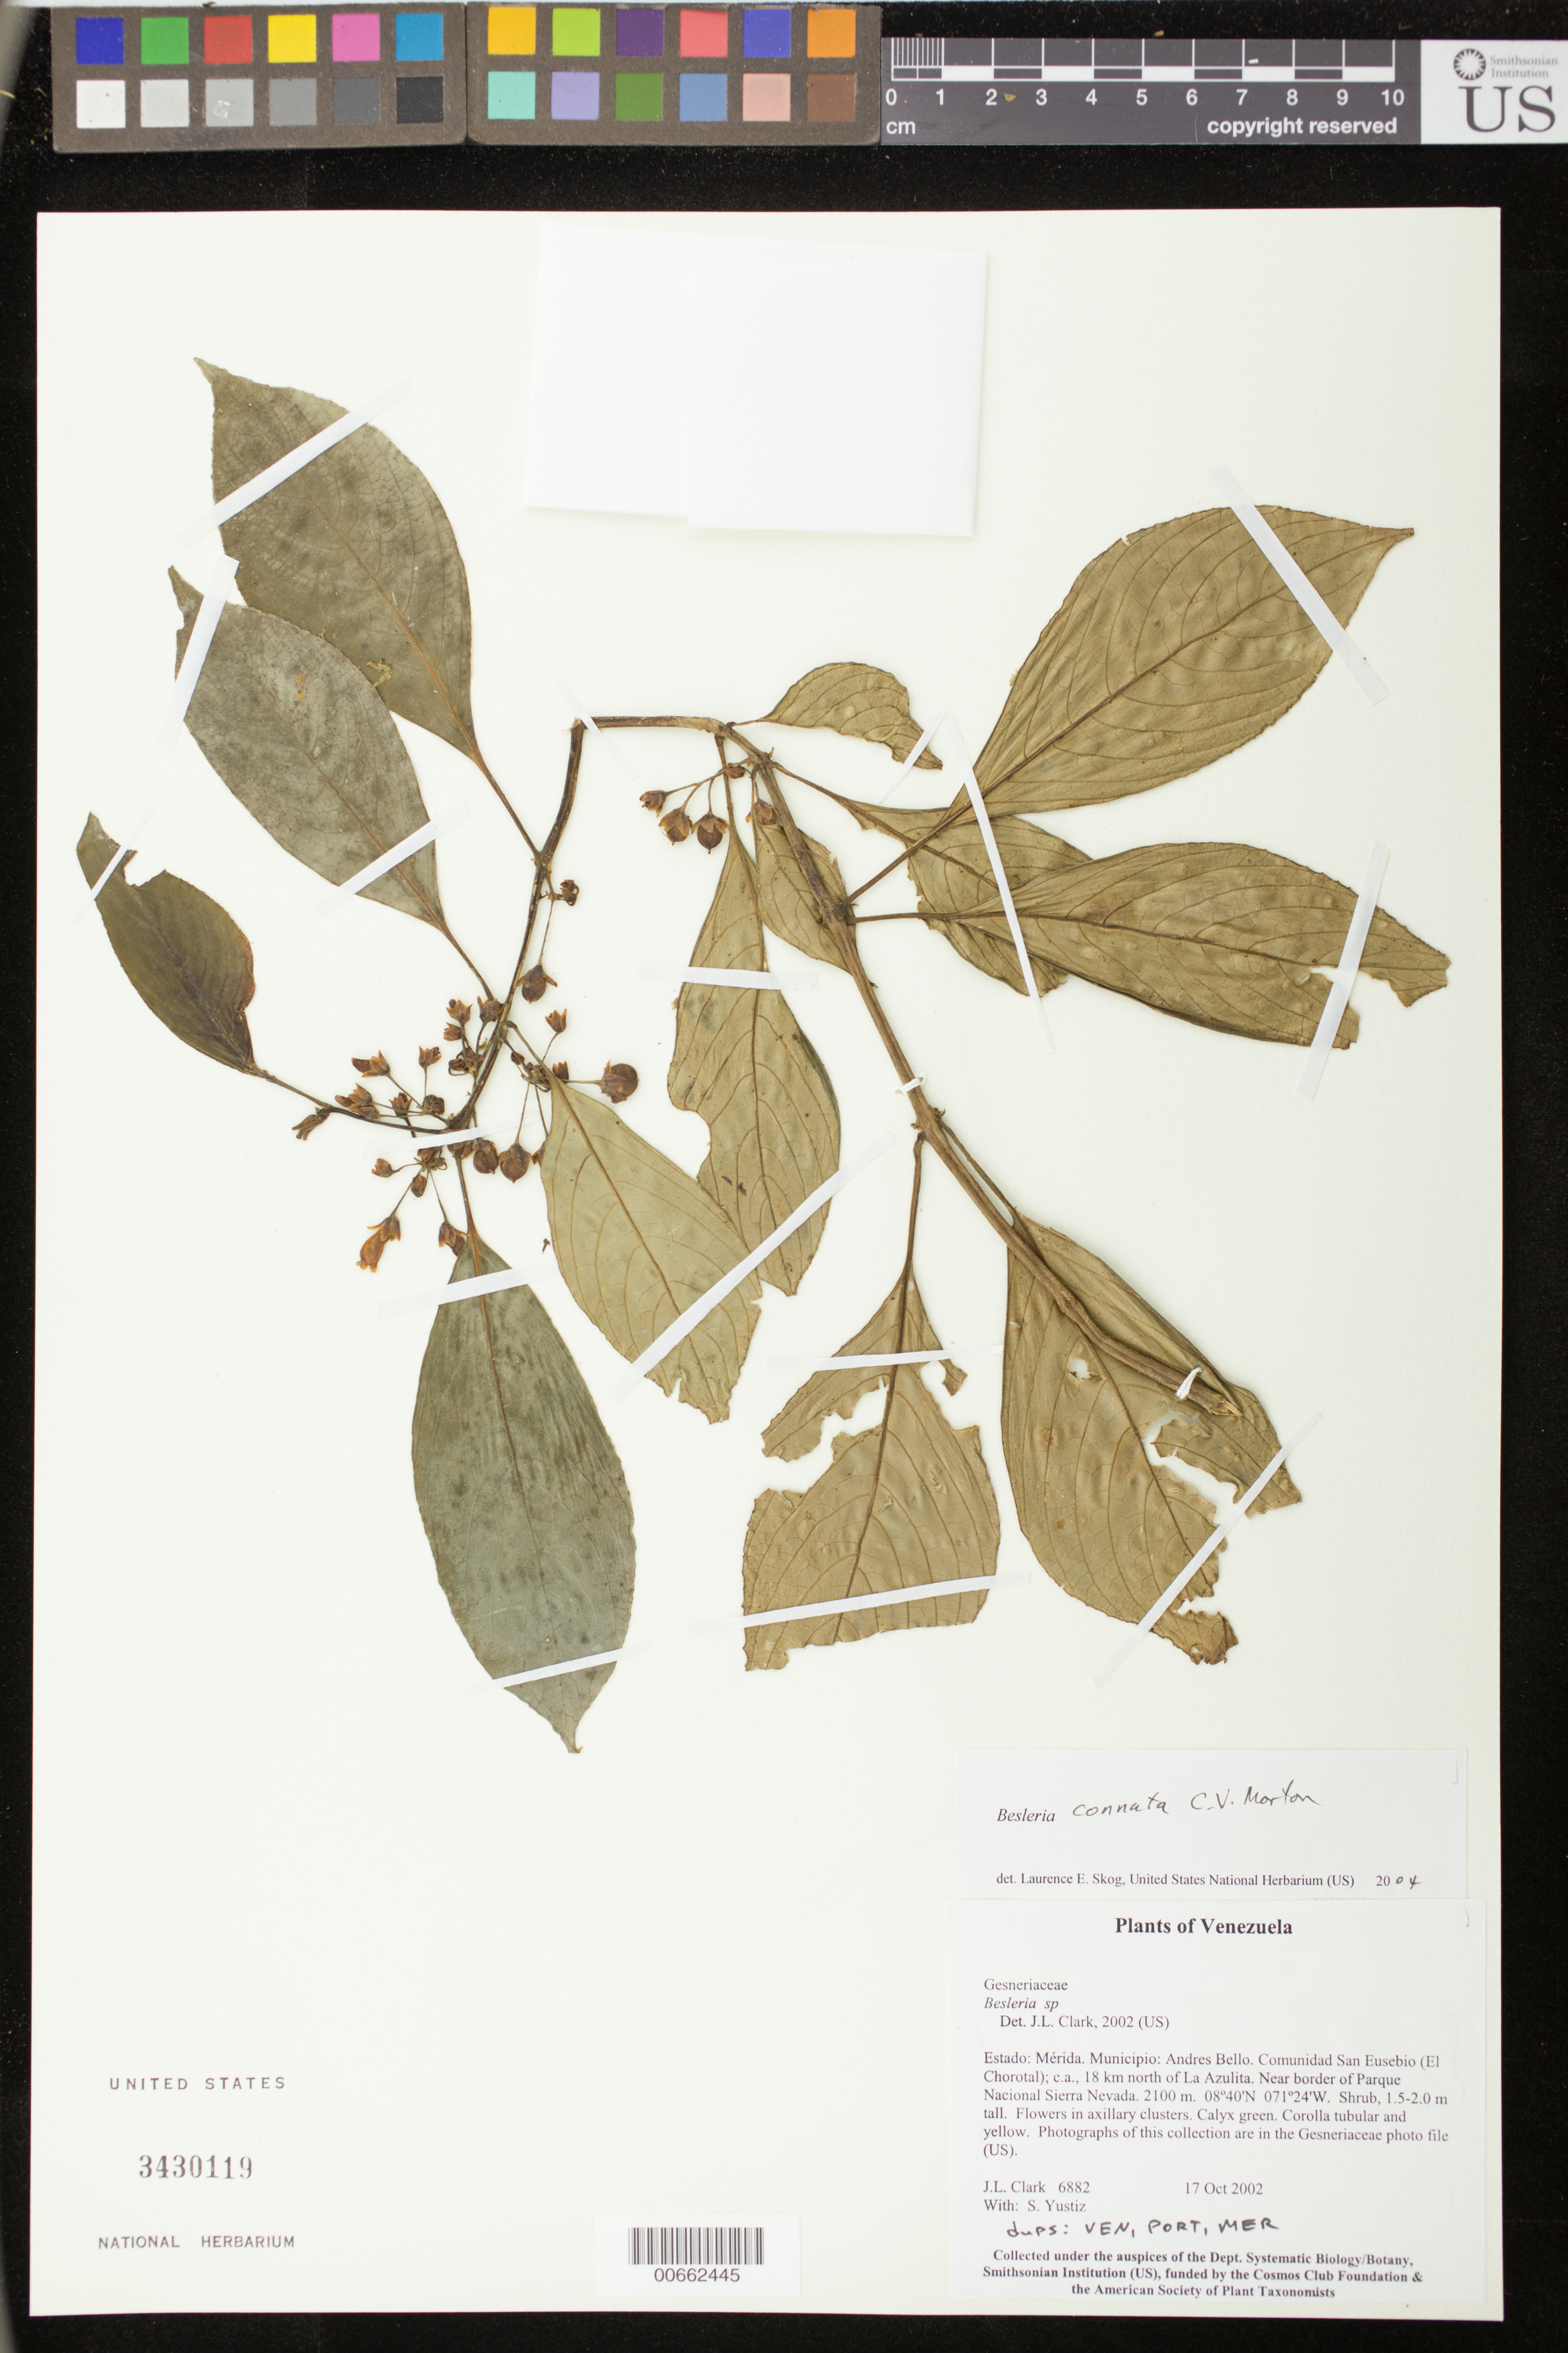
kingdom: Plantae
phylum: Tracheophyta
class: Magnoliopsida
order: Lamiales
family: Gesneriaceae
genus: Besleria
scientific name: Besleria connata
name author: C.V. Morton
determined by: Skog, Laurence E.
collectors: J. L. Clark & S. Yustiz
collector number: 6882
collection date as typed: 17 Oct 2002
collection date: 2002-10-17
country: Venezuela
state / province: Mérida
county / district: Andres Bello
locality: Andres Bello: Comunidad San Eusebio (El Chorotal); c.a., 18 km north of La Azulita. Near border of Parque Nacional Sierra Nevada.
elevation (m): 2100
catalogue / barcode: US 3430119